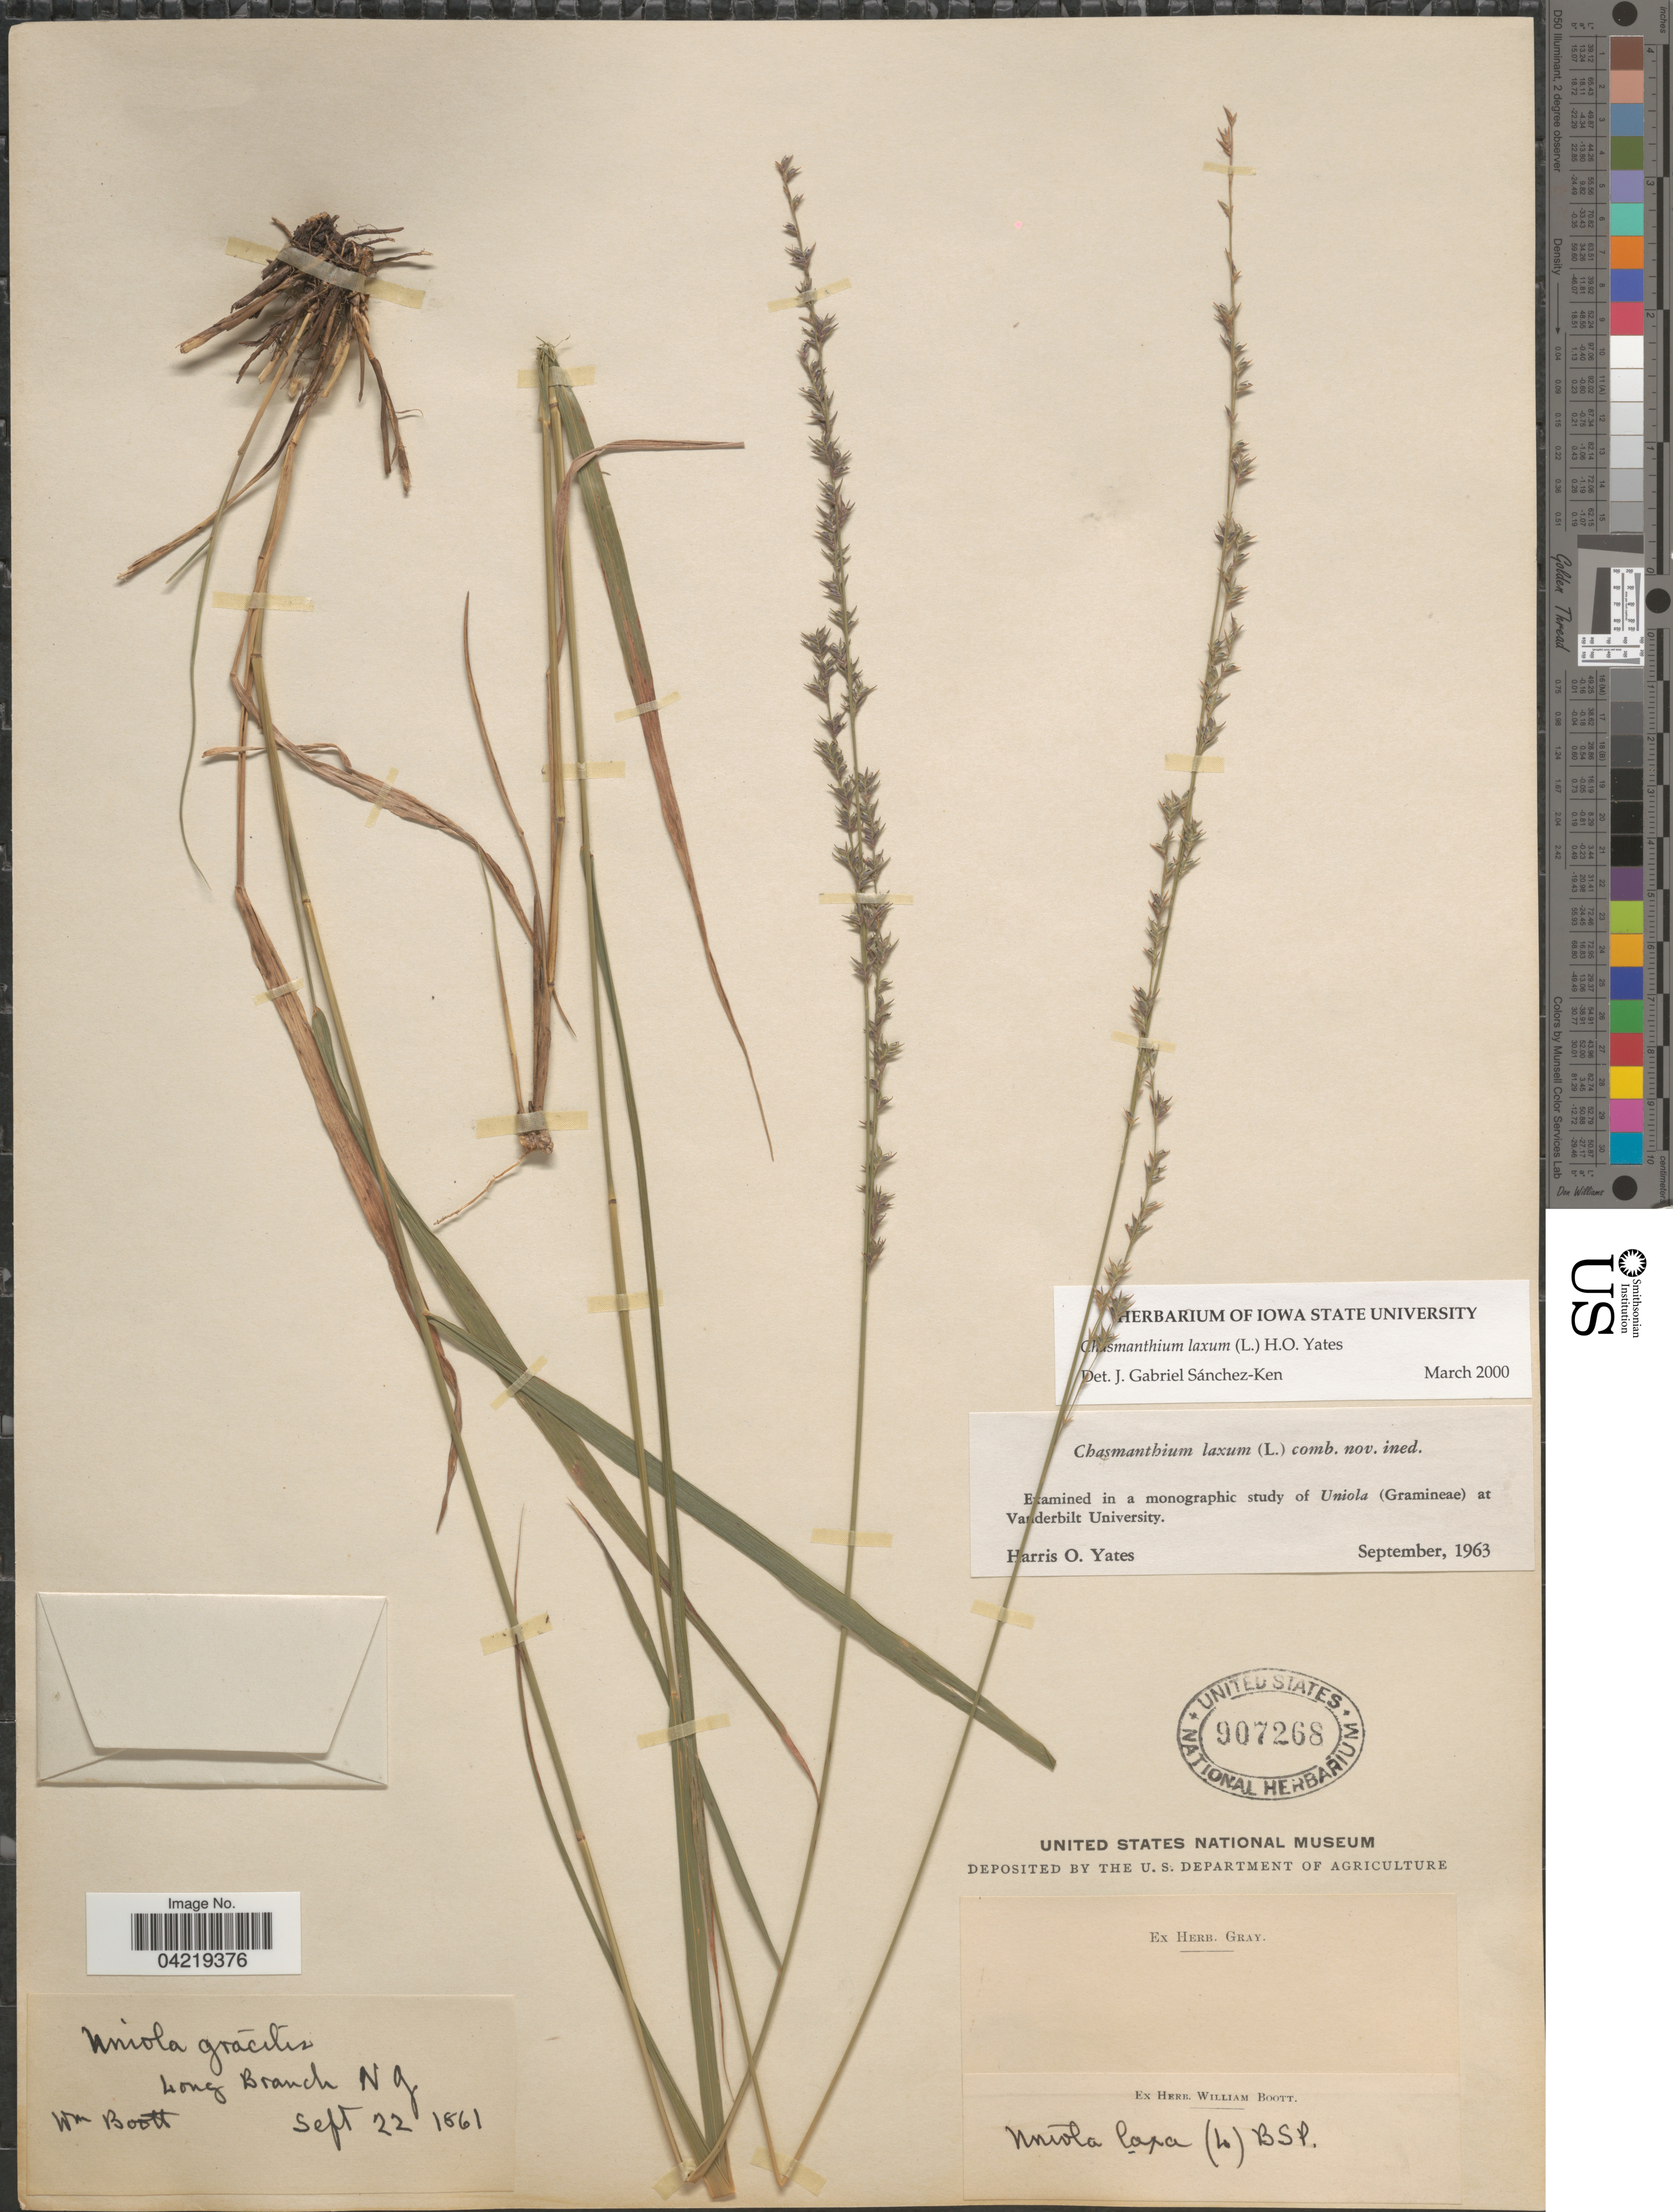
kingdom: Plantae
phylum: Tracheophyta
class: Liliopsida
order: Poales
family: Poaceae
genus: Chasmanthium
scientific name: Chasmanthium laxum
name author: (L.) H.O. Yates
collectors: W. Boott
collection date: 1861-09-22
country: United States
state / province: New Jersey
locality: Long Branch.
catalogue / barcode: US 907268